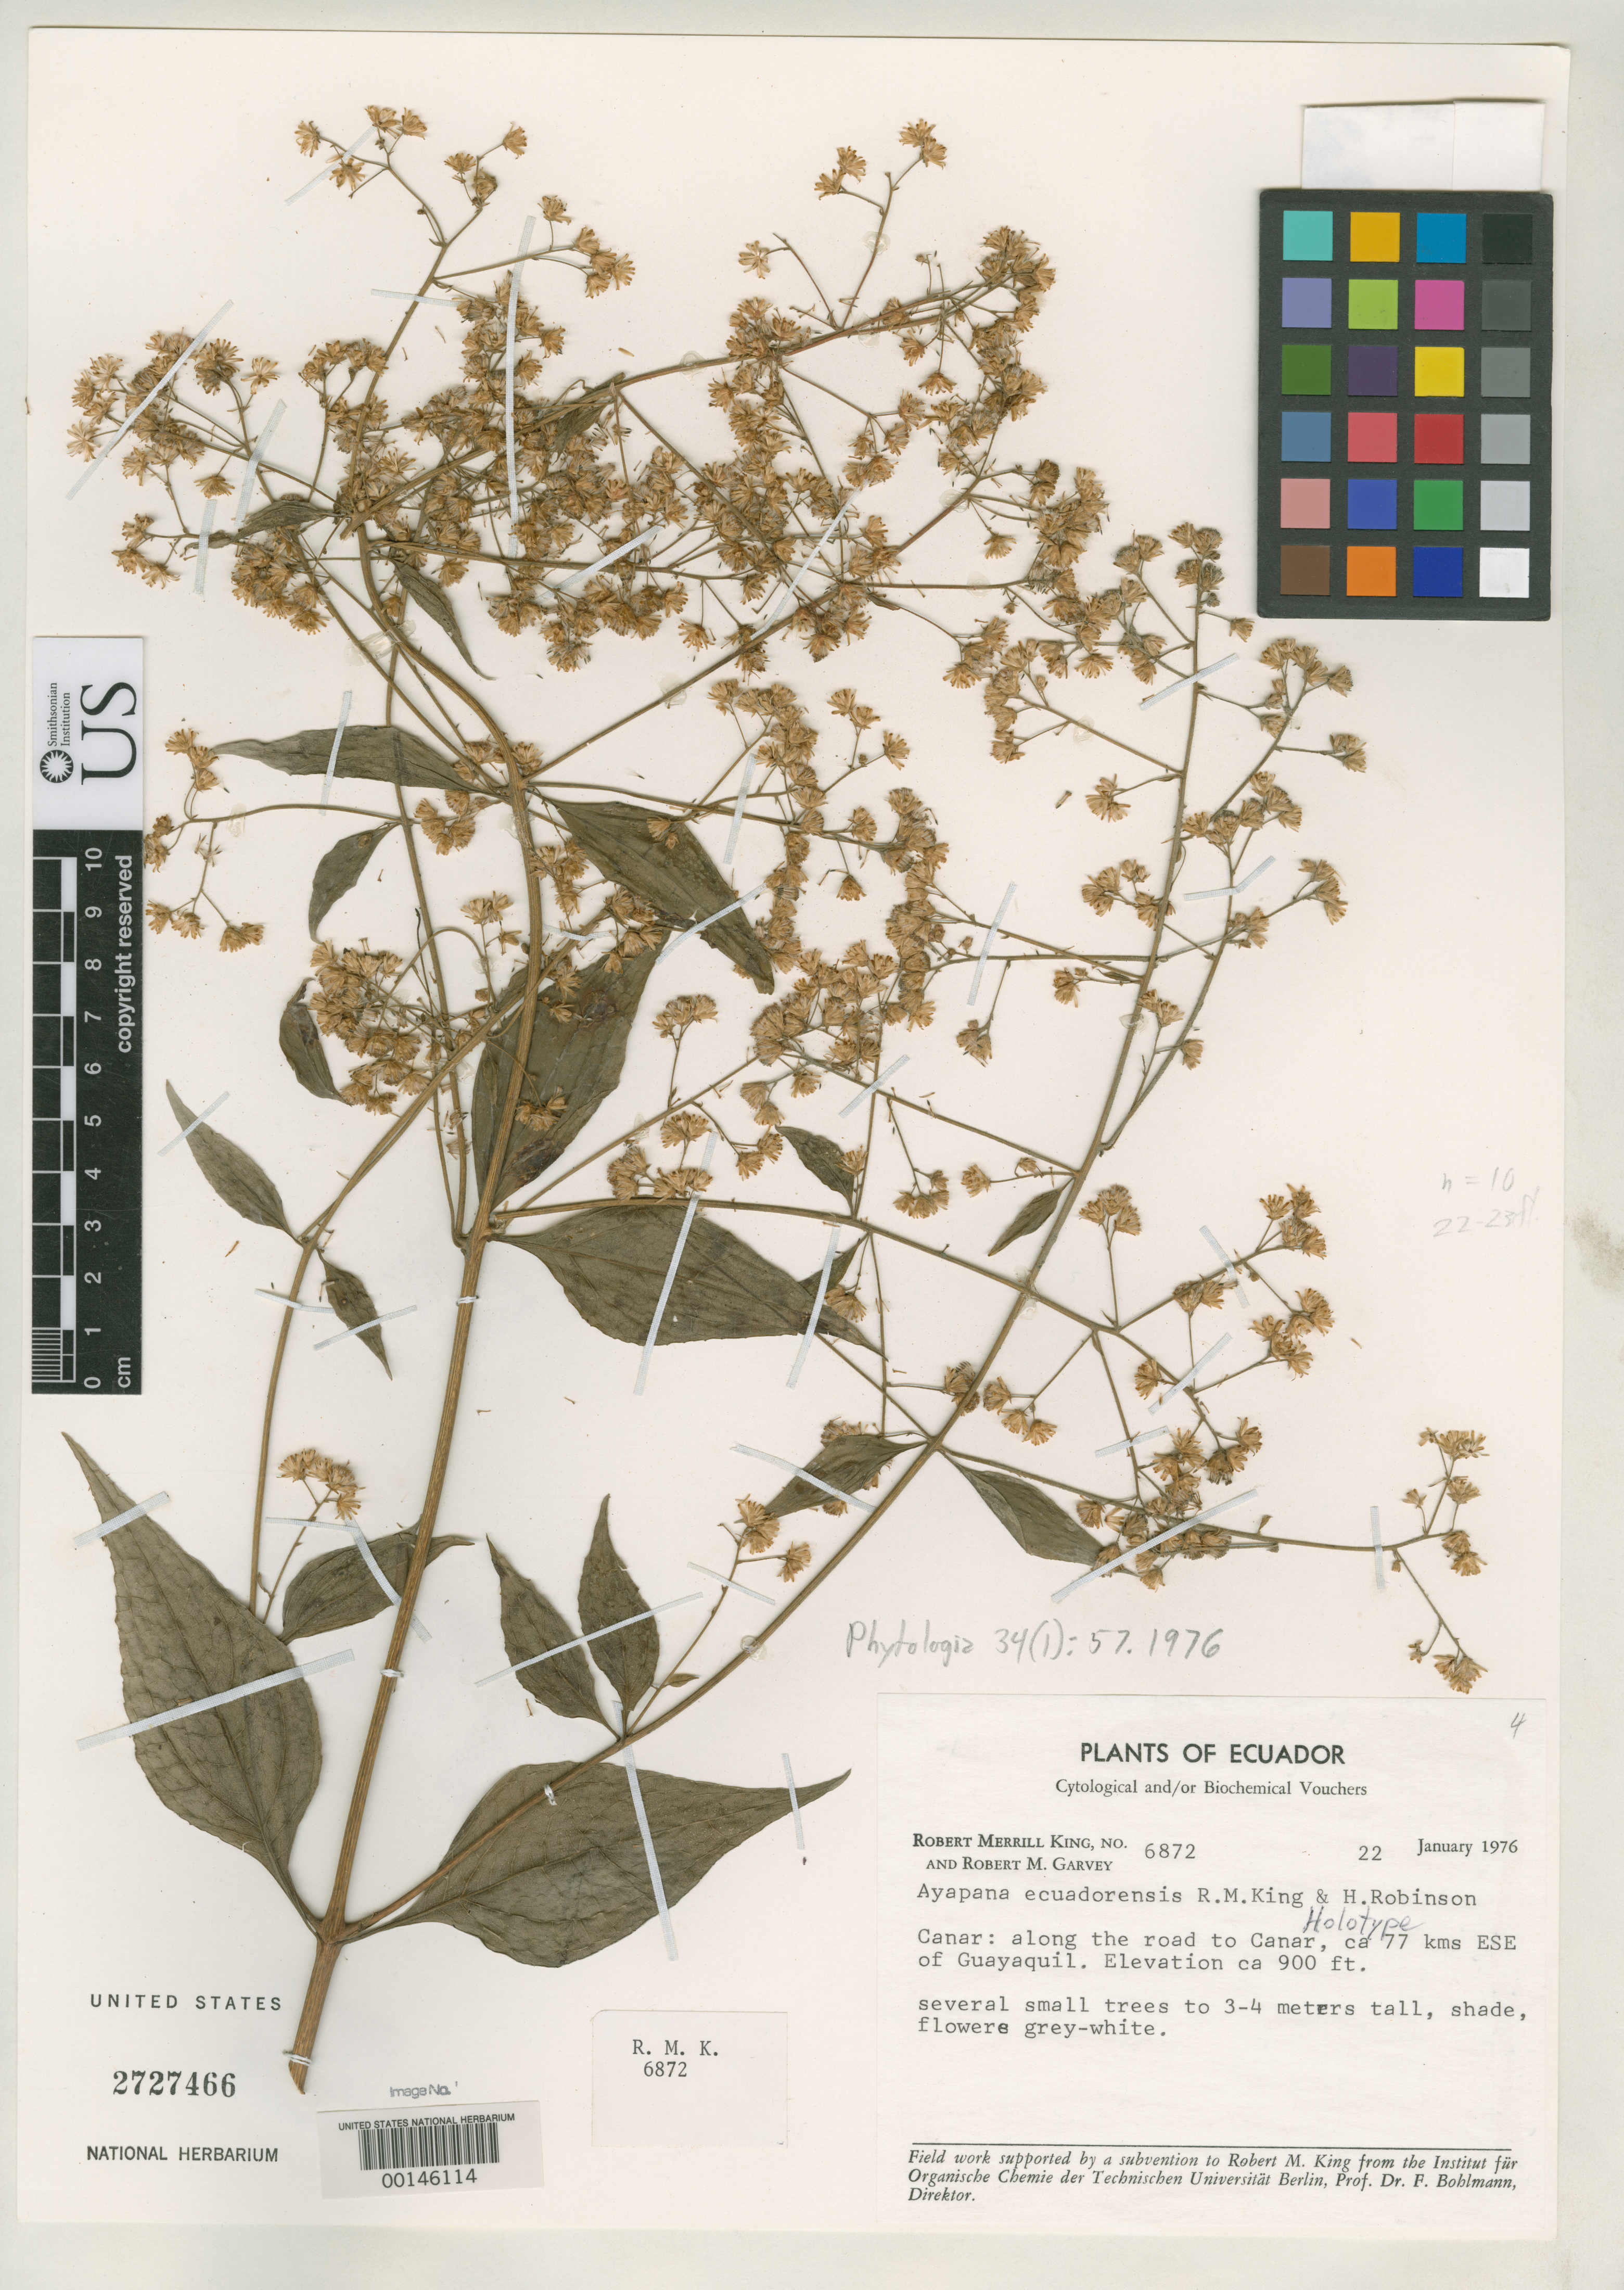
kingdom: Plantae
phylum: Tracheophyta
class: Magnoliopsida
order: Asterales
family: Asteraceae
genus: Ayapana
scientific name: Ayapana ecuadorensis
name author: R.M. King & H. Rob.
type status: Holotype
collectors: R. M. King & R. Garvey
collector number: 6872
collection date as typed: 22 Jan 1976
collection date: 1976-01-22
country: Ecuador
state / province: Cañar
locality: Road to Canar.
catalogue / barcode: US 2727466